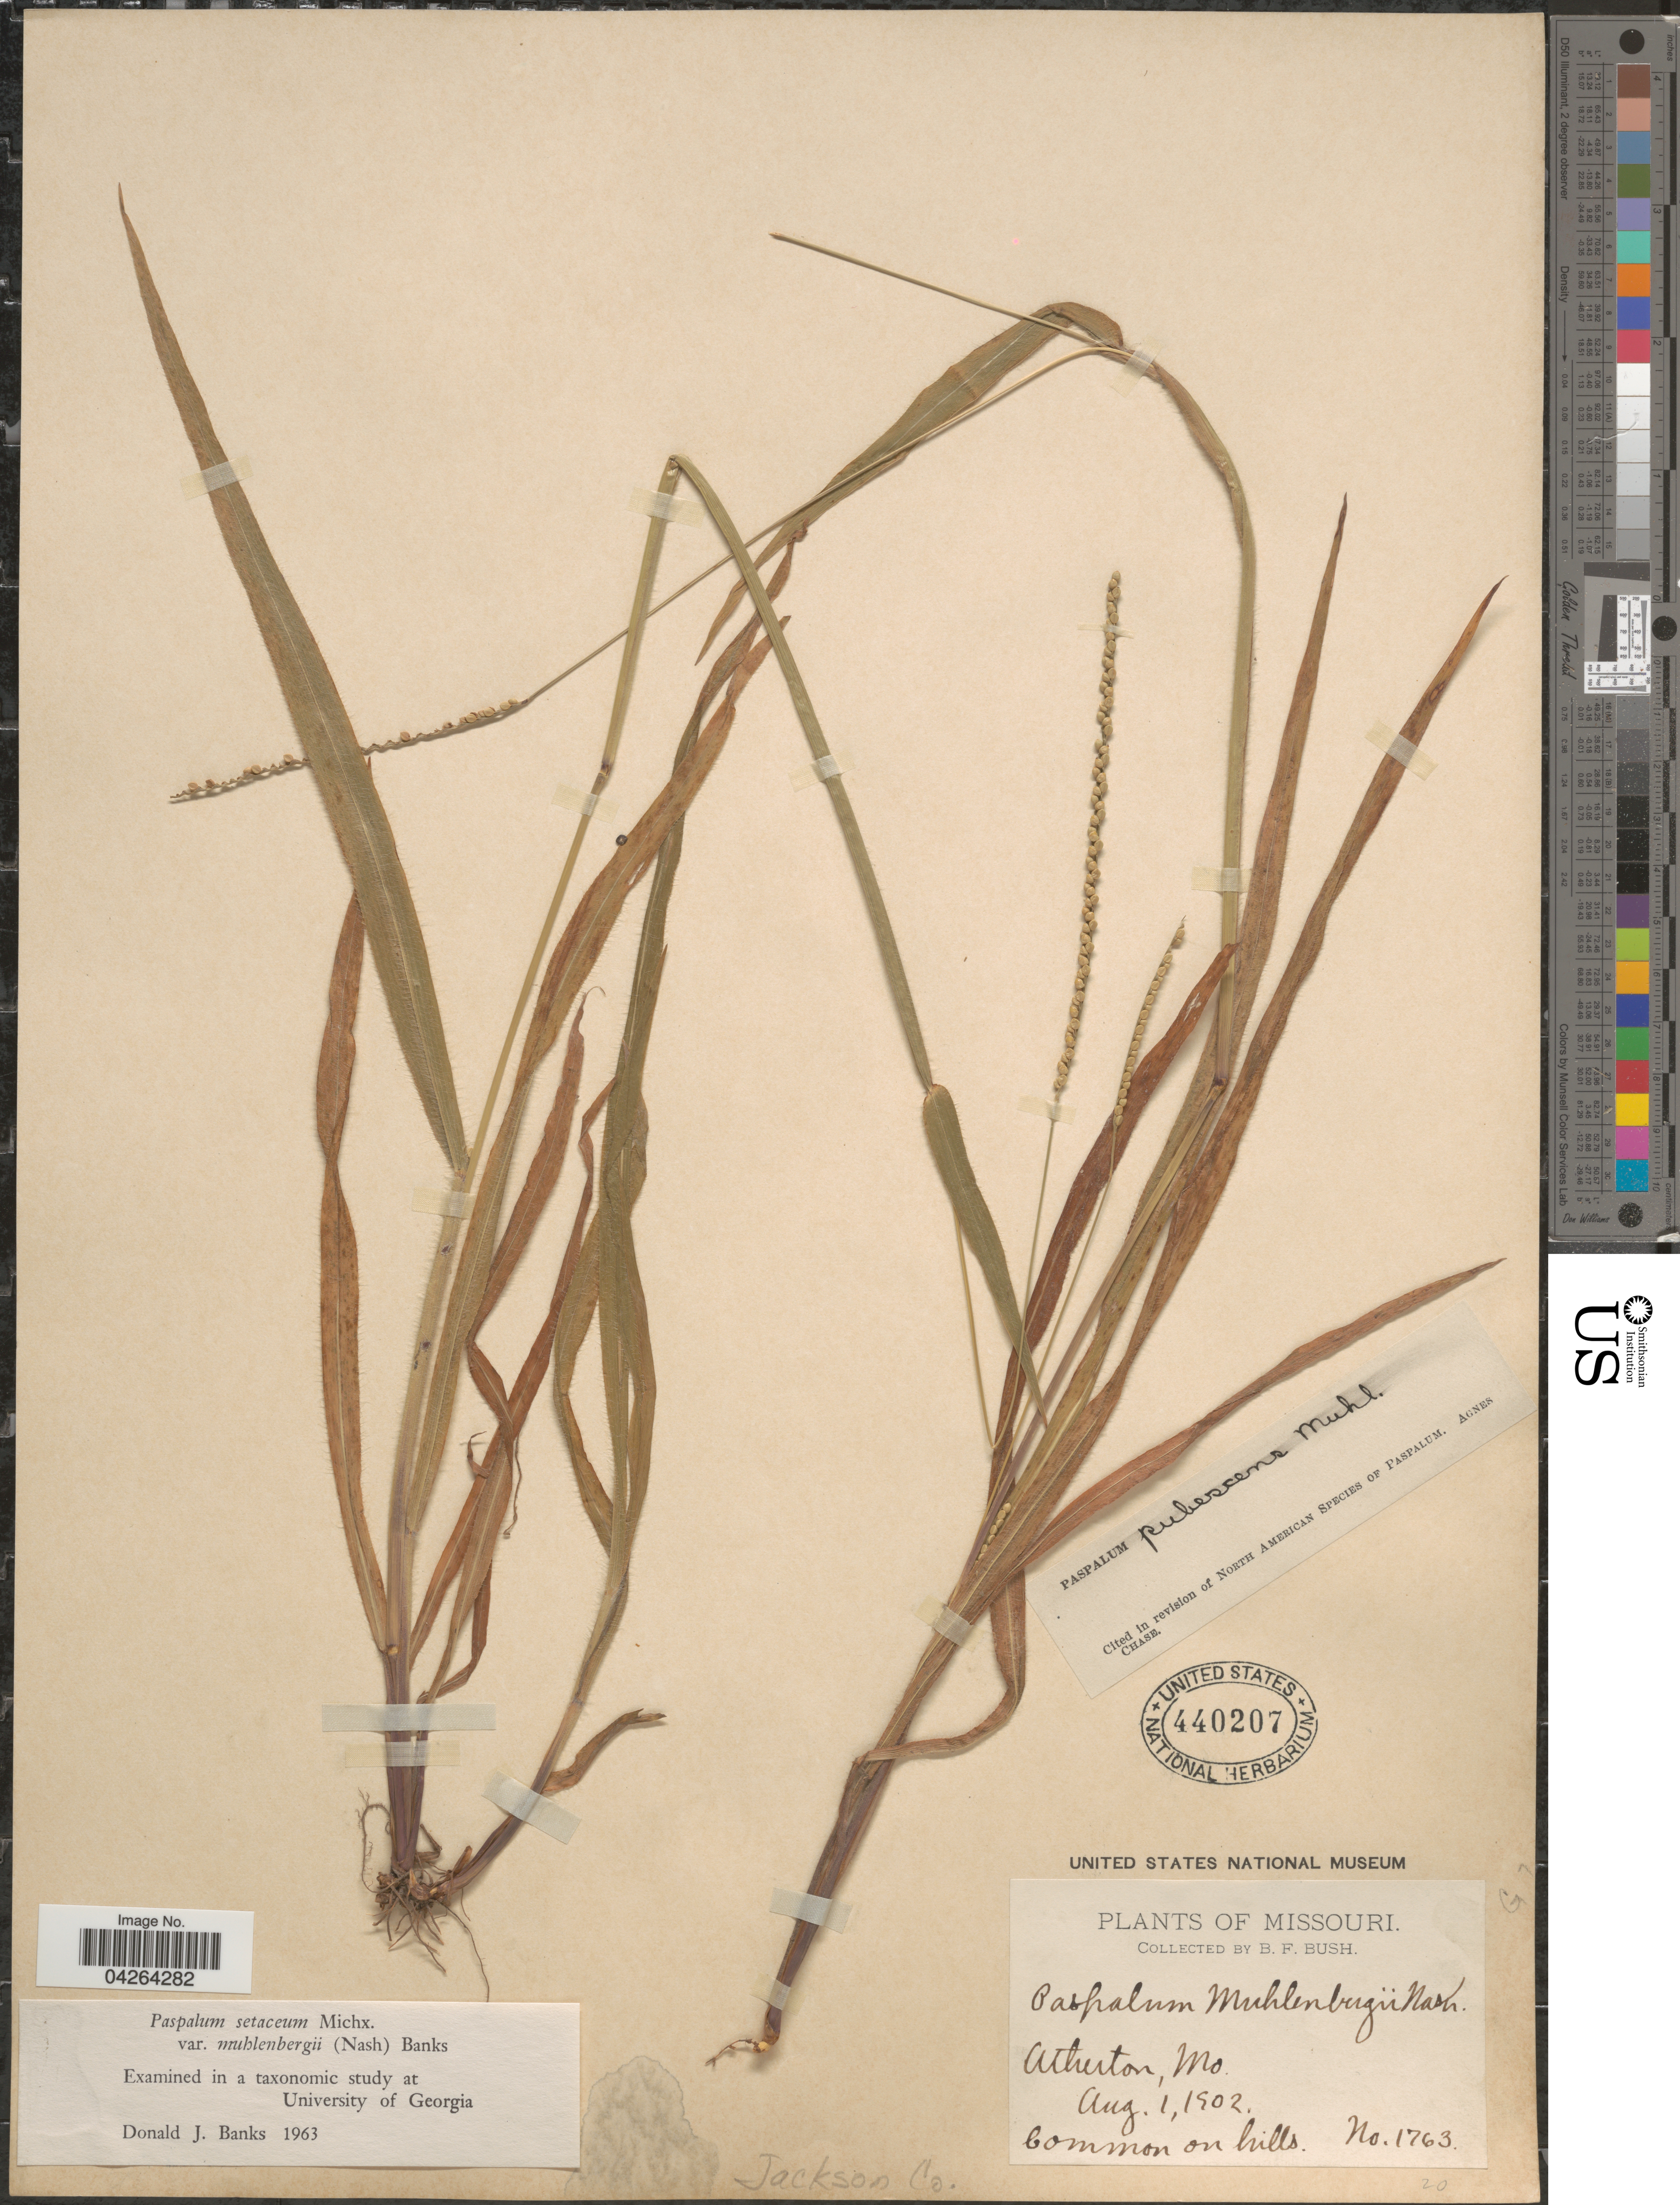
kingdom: Plantae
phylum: Tracheophyta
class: Liliopsida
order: Poales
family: Poaceae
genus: Paspalum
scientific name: Paspalum setaceum var. muhlenbergii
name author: (Nash) D.J. Banks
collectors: B. F. Bush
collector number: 1763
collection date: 1902-08-01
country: United States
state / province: Missouri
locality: Atherton. Jackson Co.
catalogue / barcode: US 440207